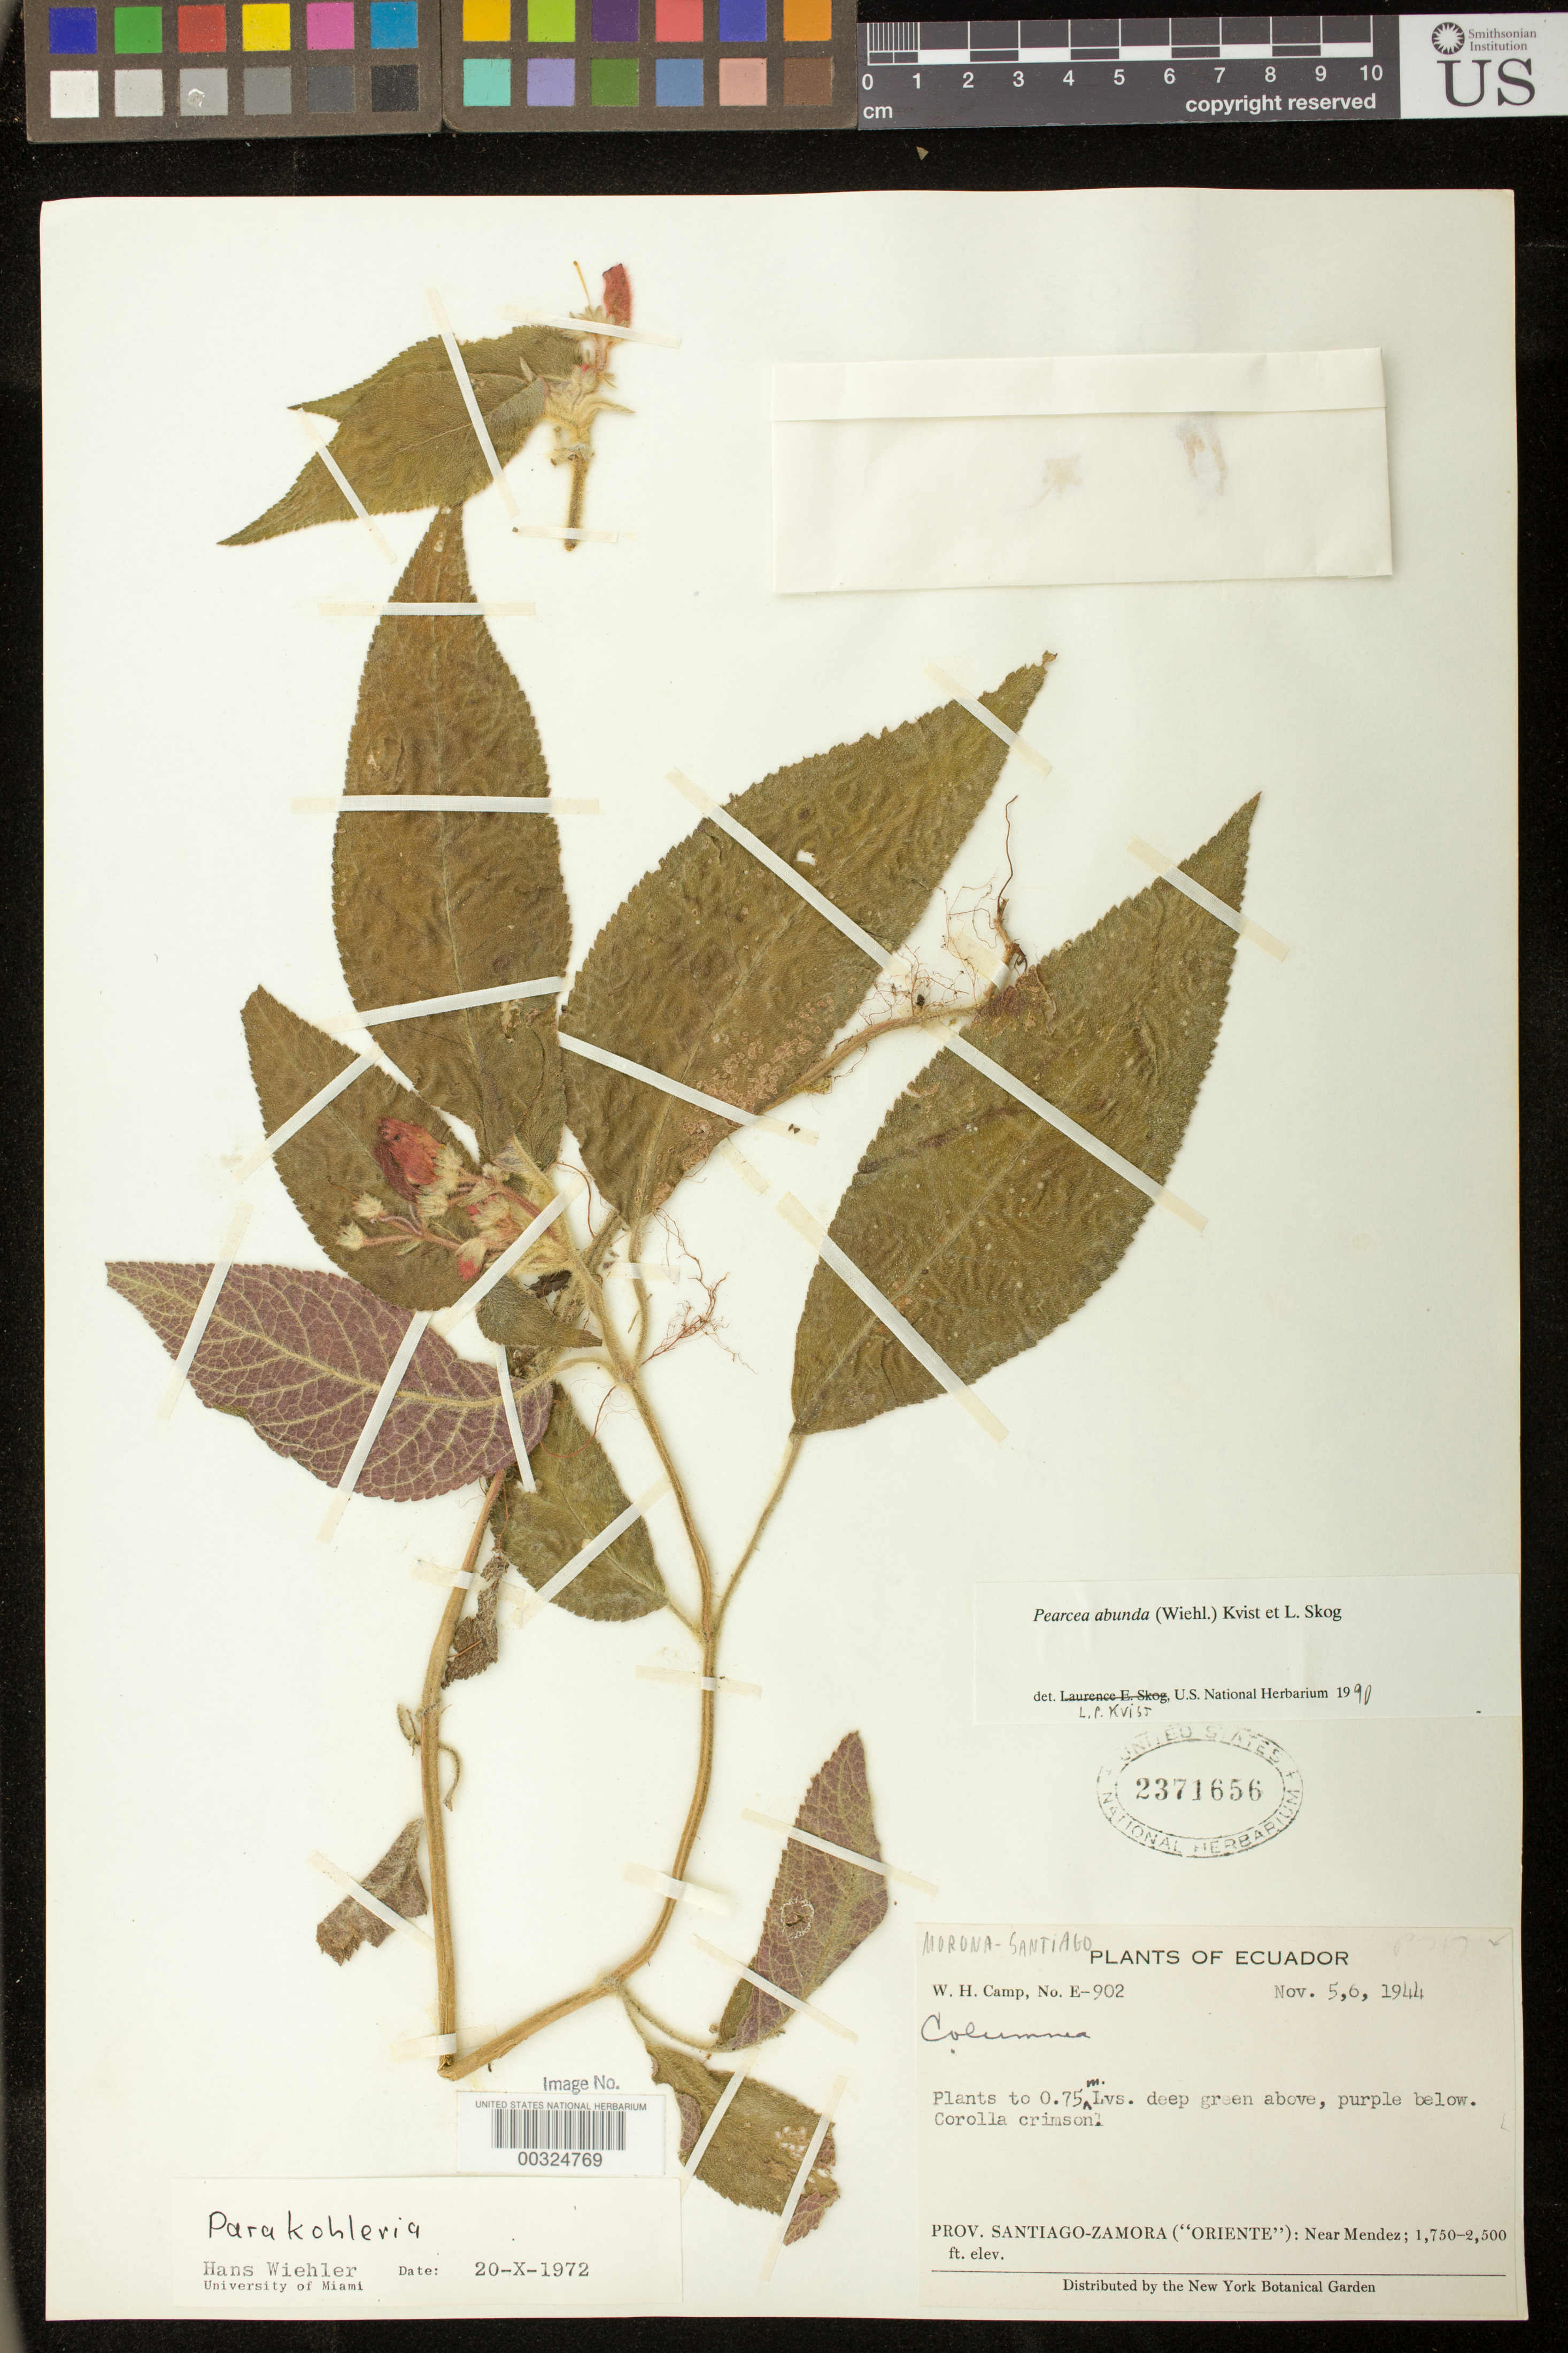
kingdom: Plantae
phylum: Tracheophyta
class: Magnoliopsida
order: Lamiales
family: Gesneriaceae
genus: Pearcea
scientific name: Pearcea abunda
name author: (Wiehler) L.P. Kvist & L.E. Skog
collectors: W. H. Camp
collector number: E- 902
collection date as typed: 5-6 Nov 1944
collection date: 1944-11-05/1944-11-06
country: Ecuador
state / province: Morona-Santiago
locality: ("Oriente"), near Mendez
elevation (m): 533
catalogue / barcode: US 2371656